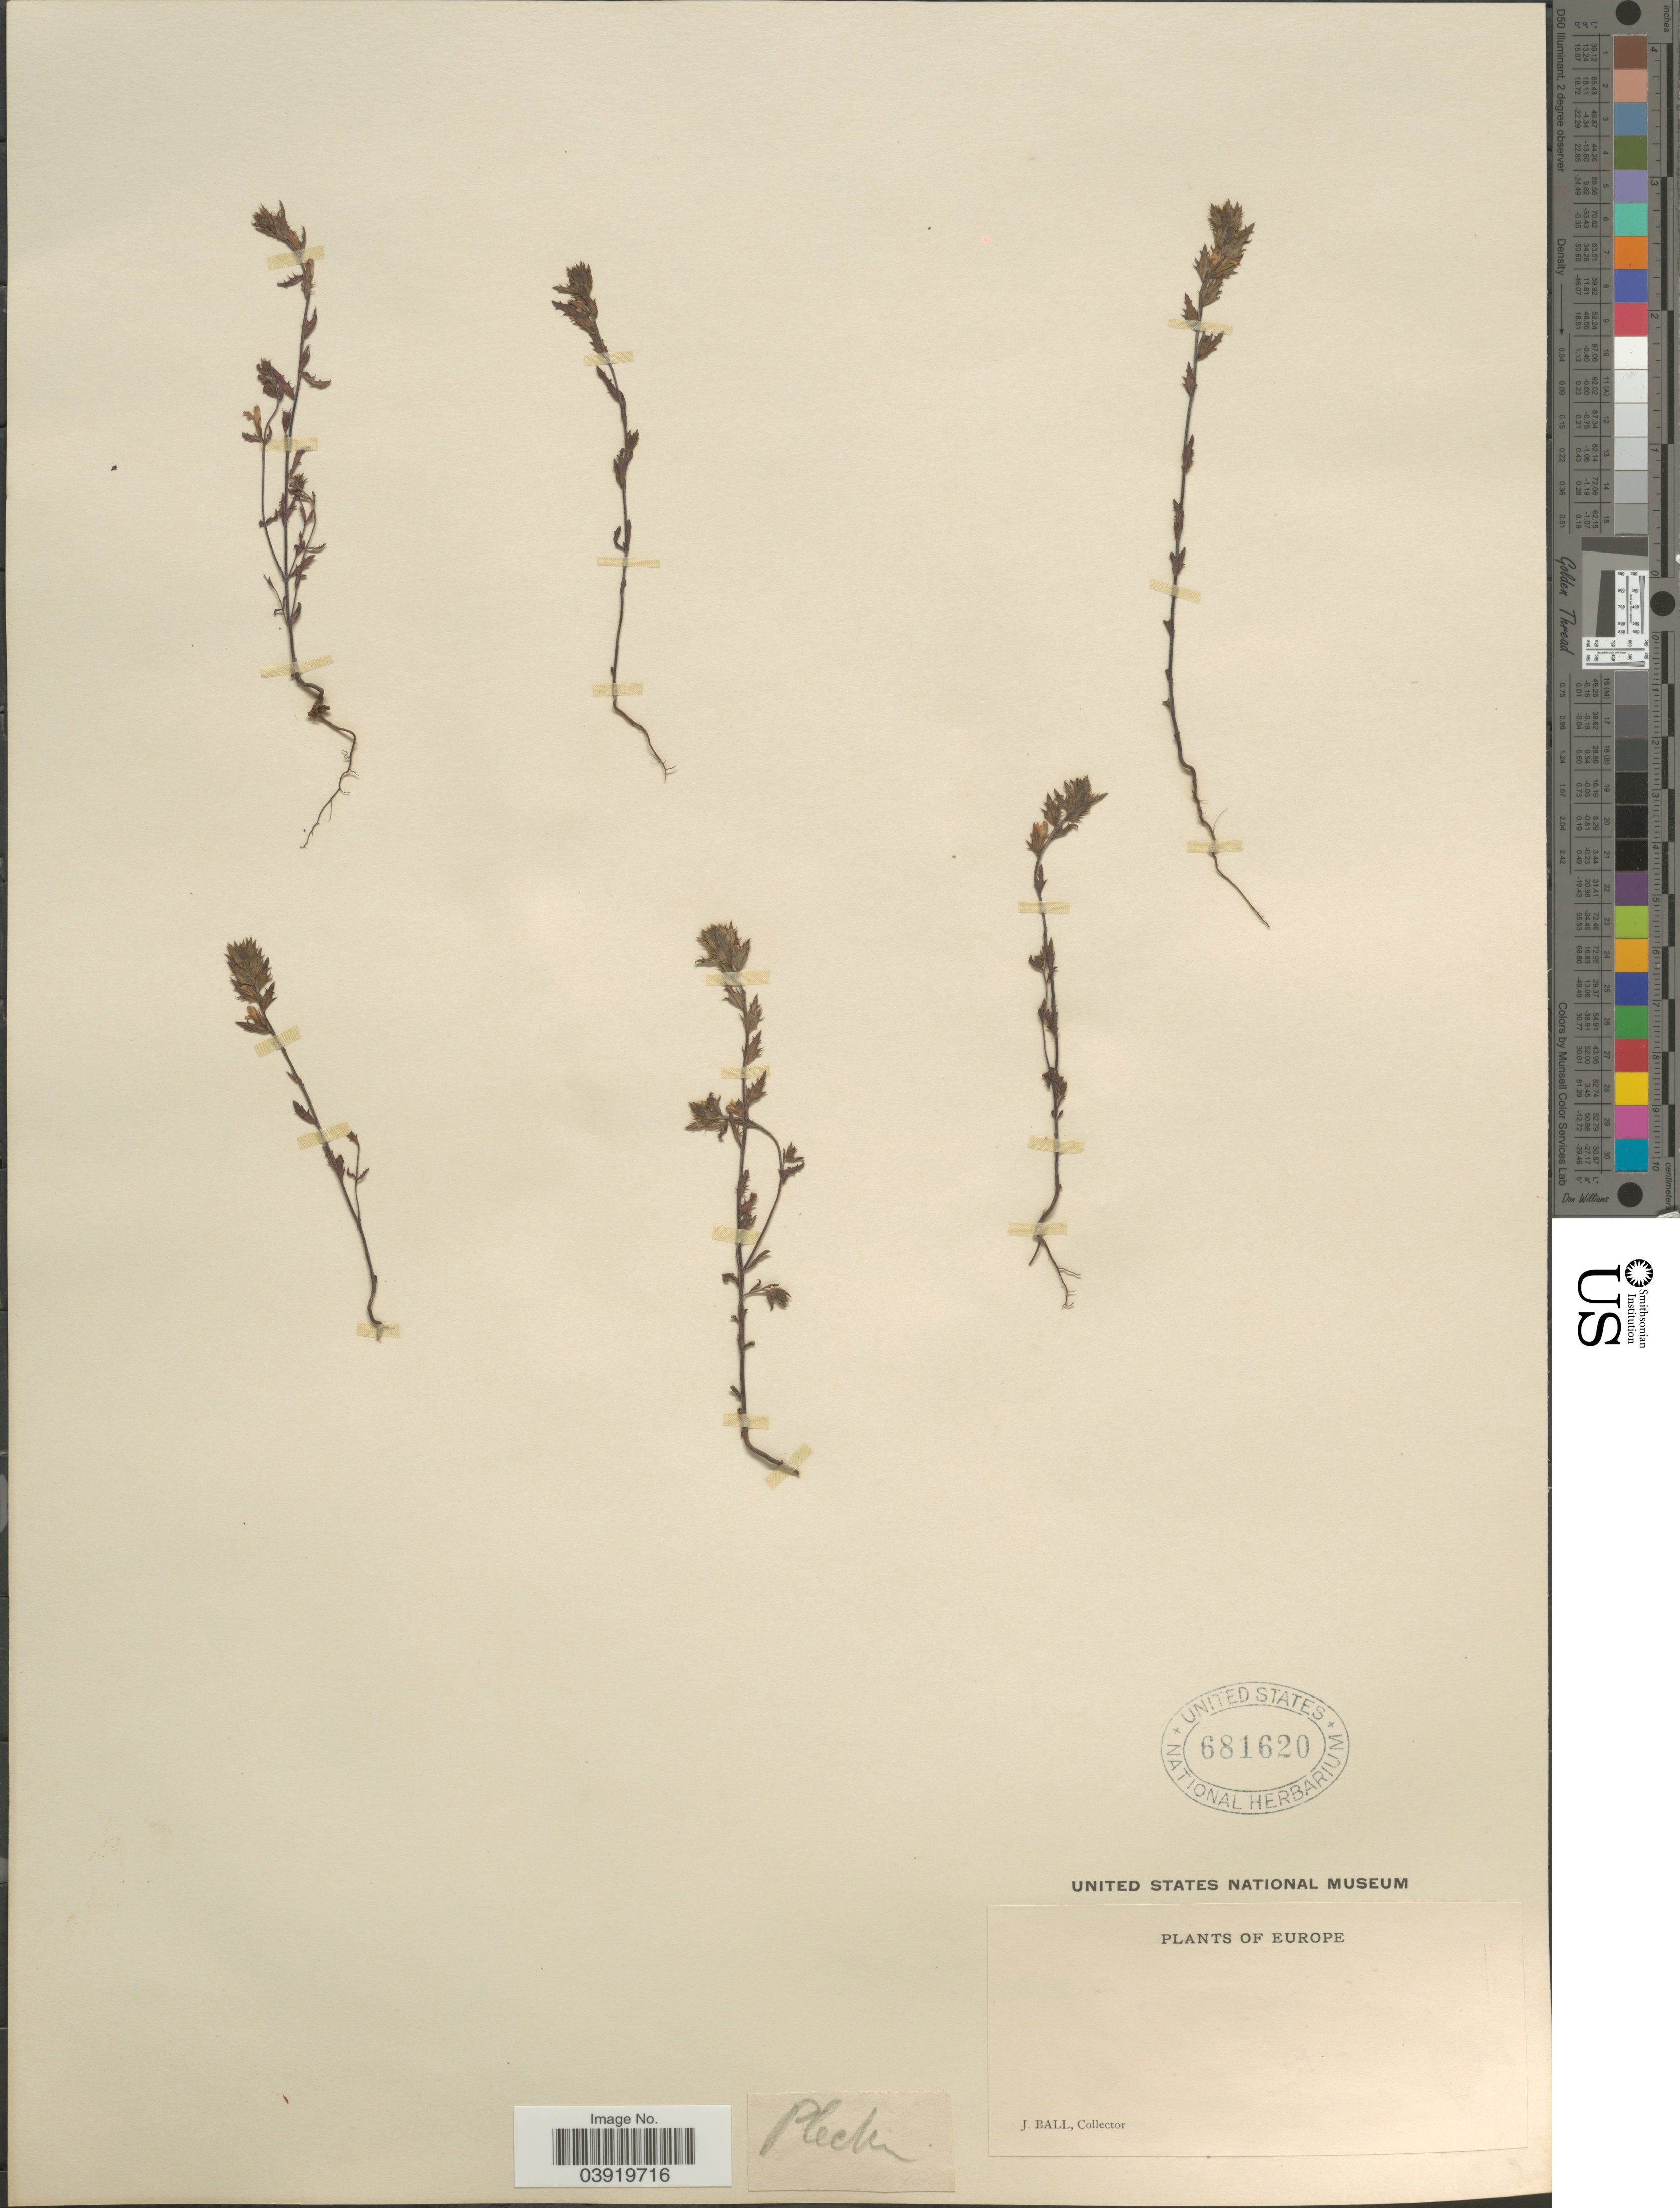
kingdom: Plantae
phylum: Tracheophyta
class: Magnoliopsida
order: Lamiales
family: Orobanchaceae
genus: Euphrasia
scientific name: Euphrasia sp.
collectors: J. Ball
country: Austria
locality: Placken. Europe.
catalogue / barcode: US 681620